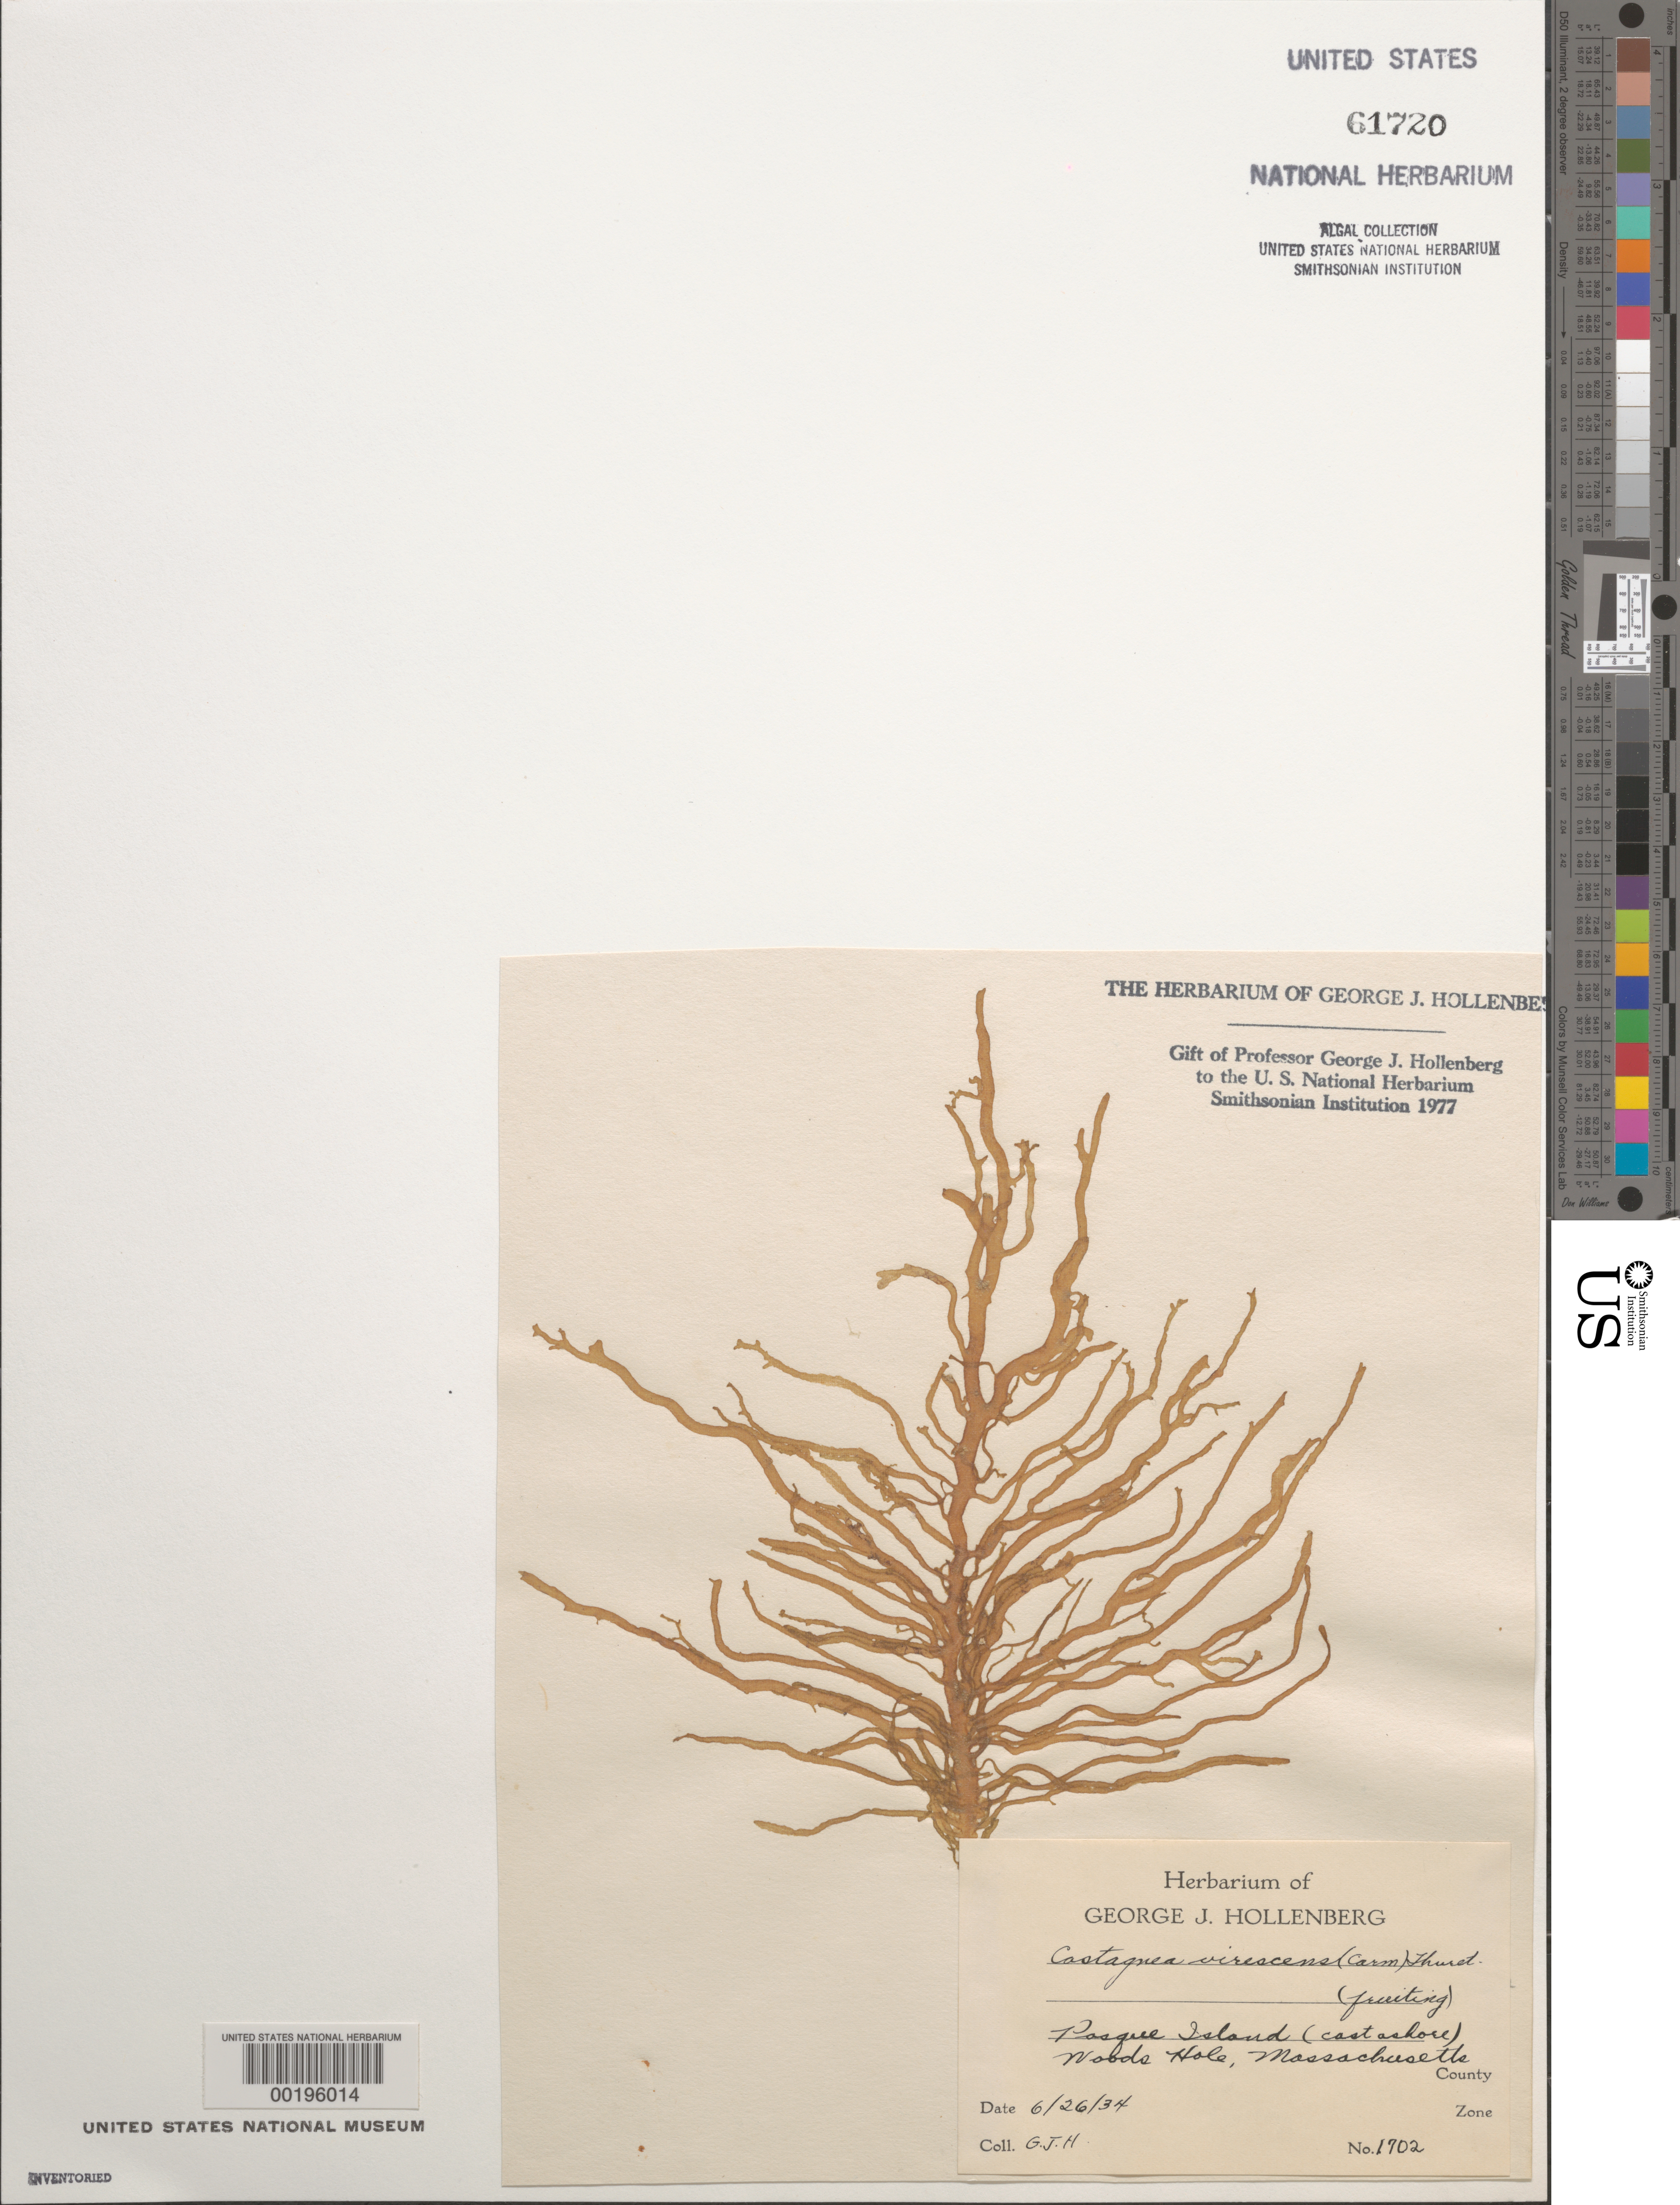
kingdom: Chromista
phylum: Ochrophyta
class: Phaeophyceae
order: Ectocarpales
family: Chordariaceae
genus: Eudesme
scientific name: Eudesme virescens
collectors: G. Hollenberg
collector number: GJH 1702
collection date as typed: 26 Jun 1934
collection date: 1934-06-26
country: United States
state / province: Massachusetts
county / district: Dukes County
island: Pasque Island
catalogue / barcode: US 61720